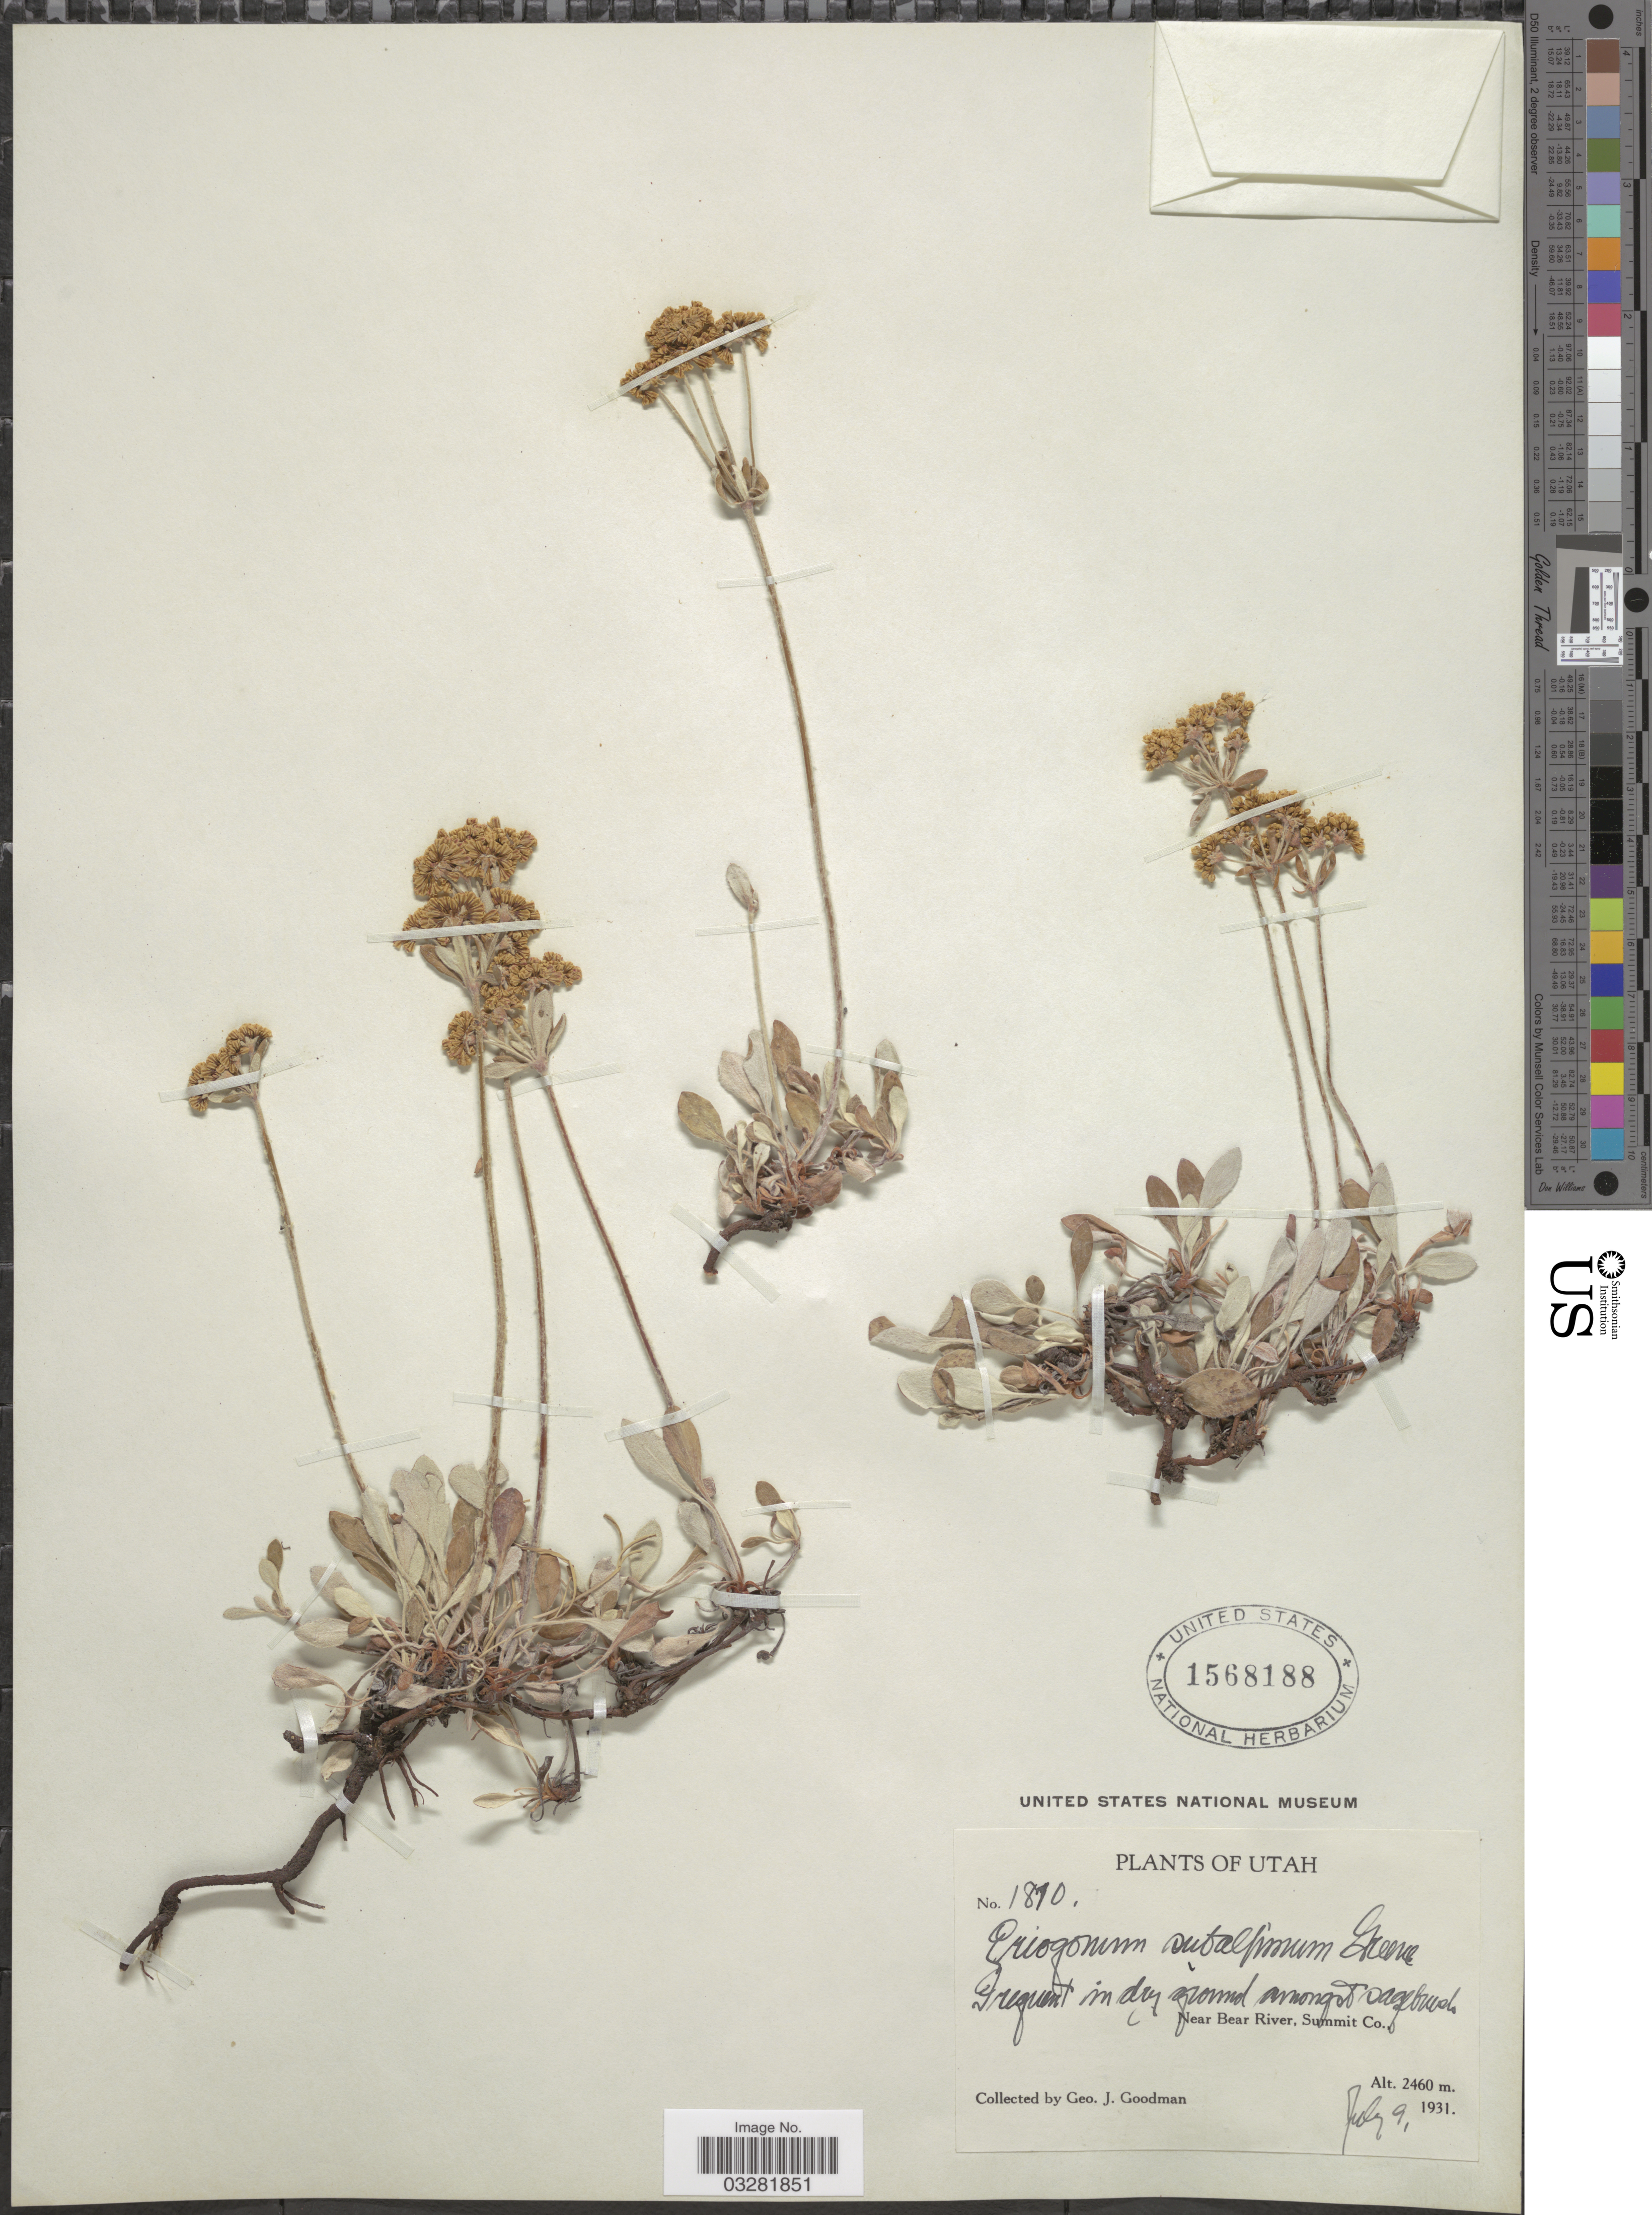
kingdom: Plantae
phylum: Tracheophyta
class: Magnoliopsida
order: Caryophyllales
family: Polygonaceae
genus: Eriogonum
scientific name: Eriogonum umbellatum var. subalpinum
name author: M.E. Jones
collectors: G. J. Goodman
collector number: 1810*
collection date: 1931-07-09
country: United States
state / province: Utah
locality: Near Bear River, Summit Co.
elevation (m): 2460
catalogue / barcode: US 1568188